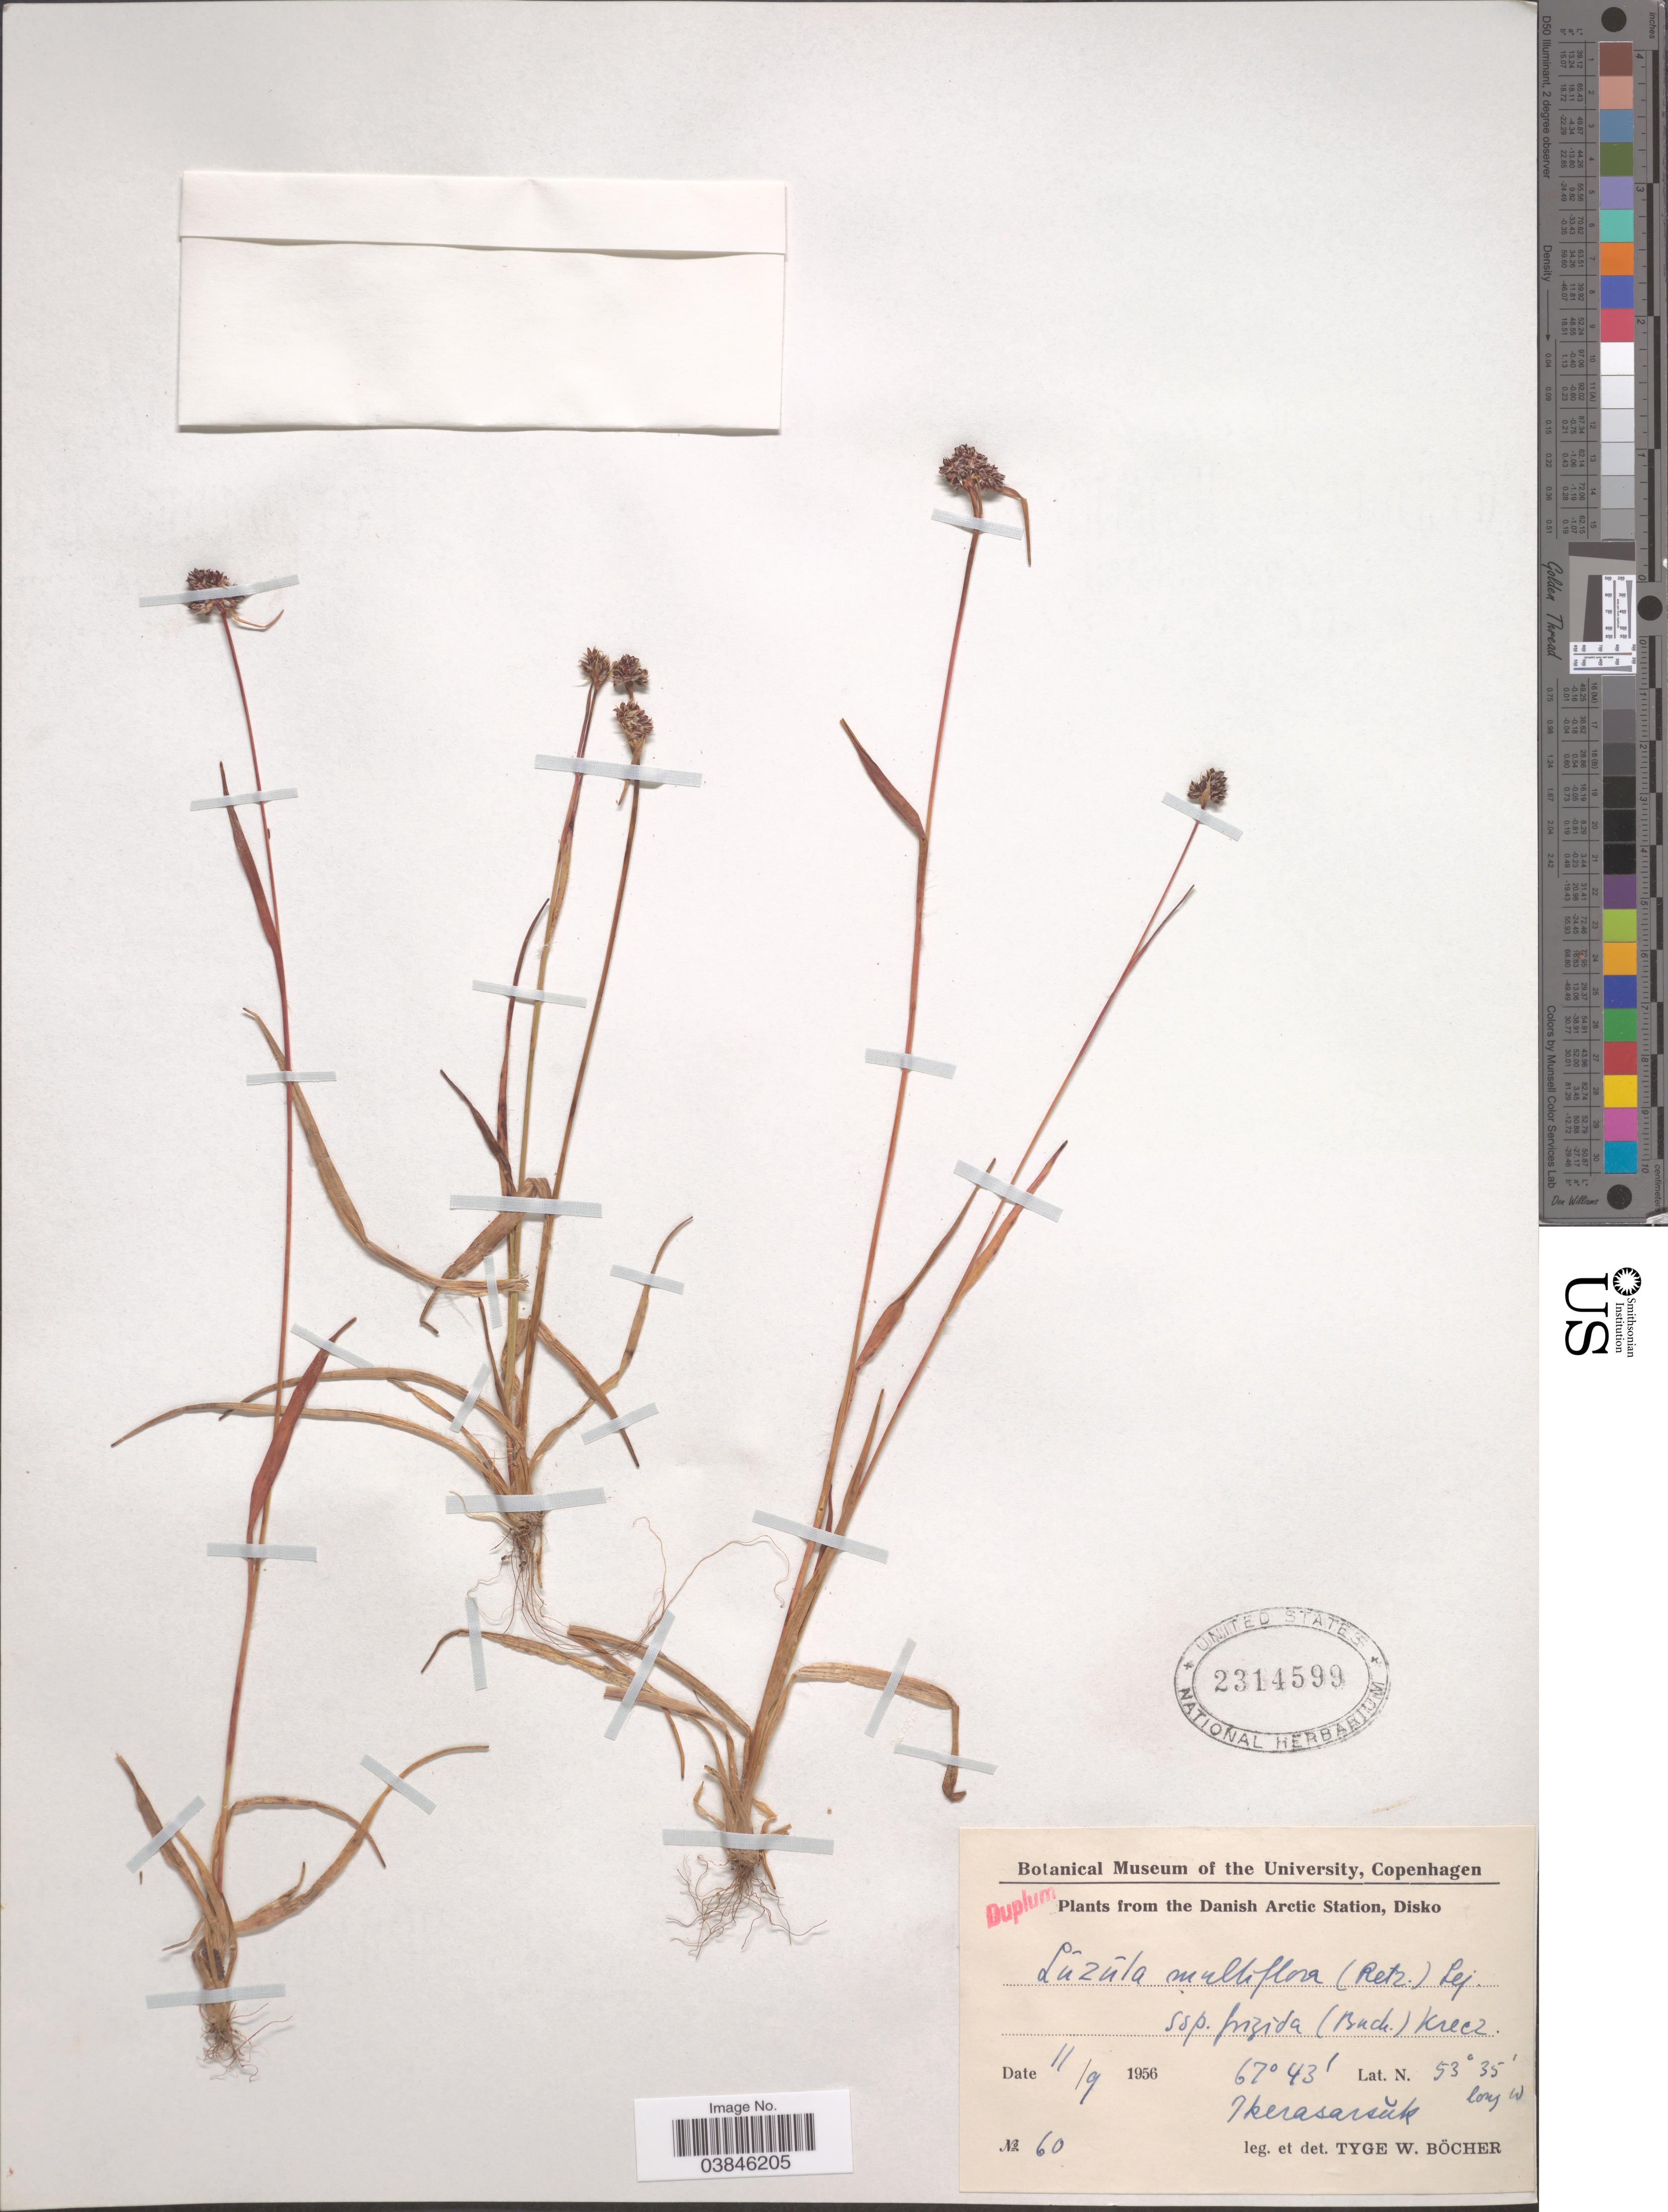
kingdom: Plantae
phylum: Tracheophyta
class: Liliopsida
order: Poales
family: Juncaceae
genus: Luzula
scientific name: Luzula multiflora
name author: (Ehrh.) Lej.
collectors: T. Böcher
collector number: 60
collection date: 1956-09-11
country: Greenland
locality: The Danish Arctic Station, Disko.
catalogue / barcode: US 2314599